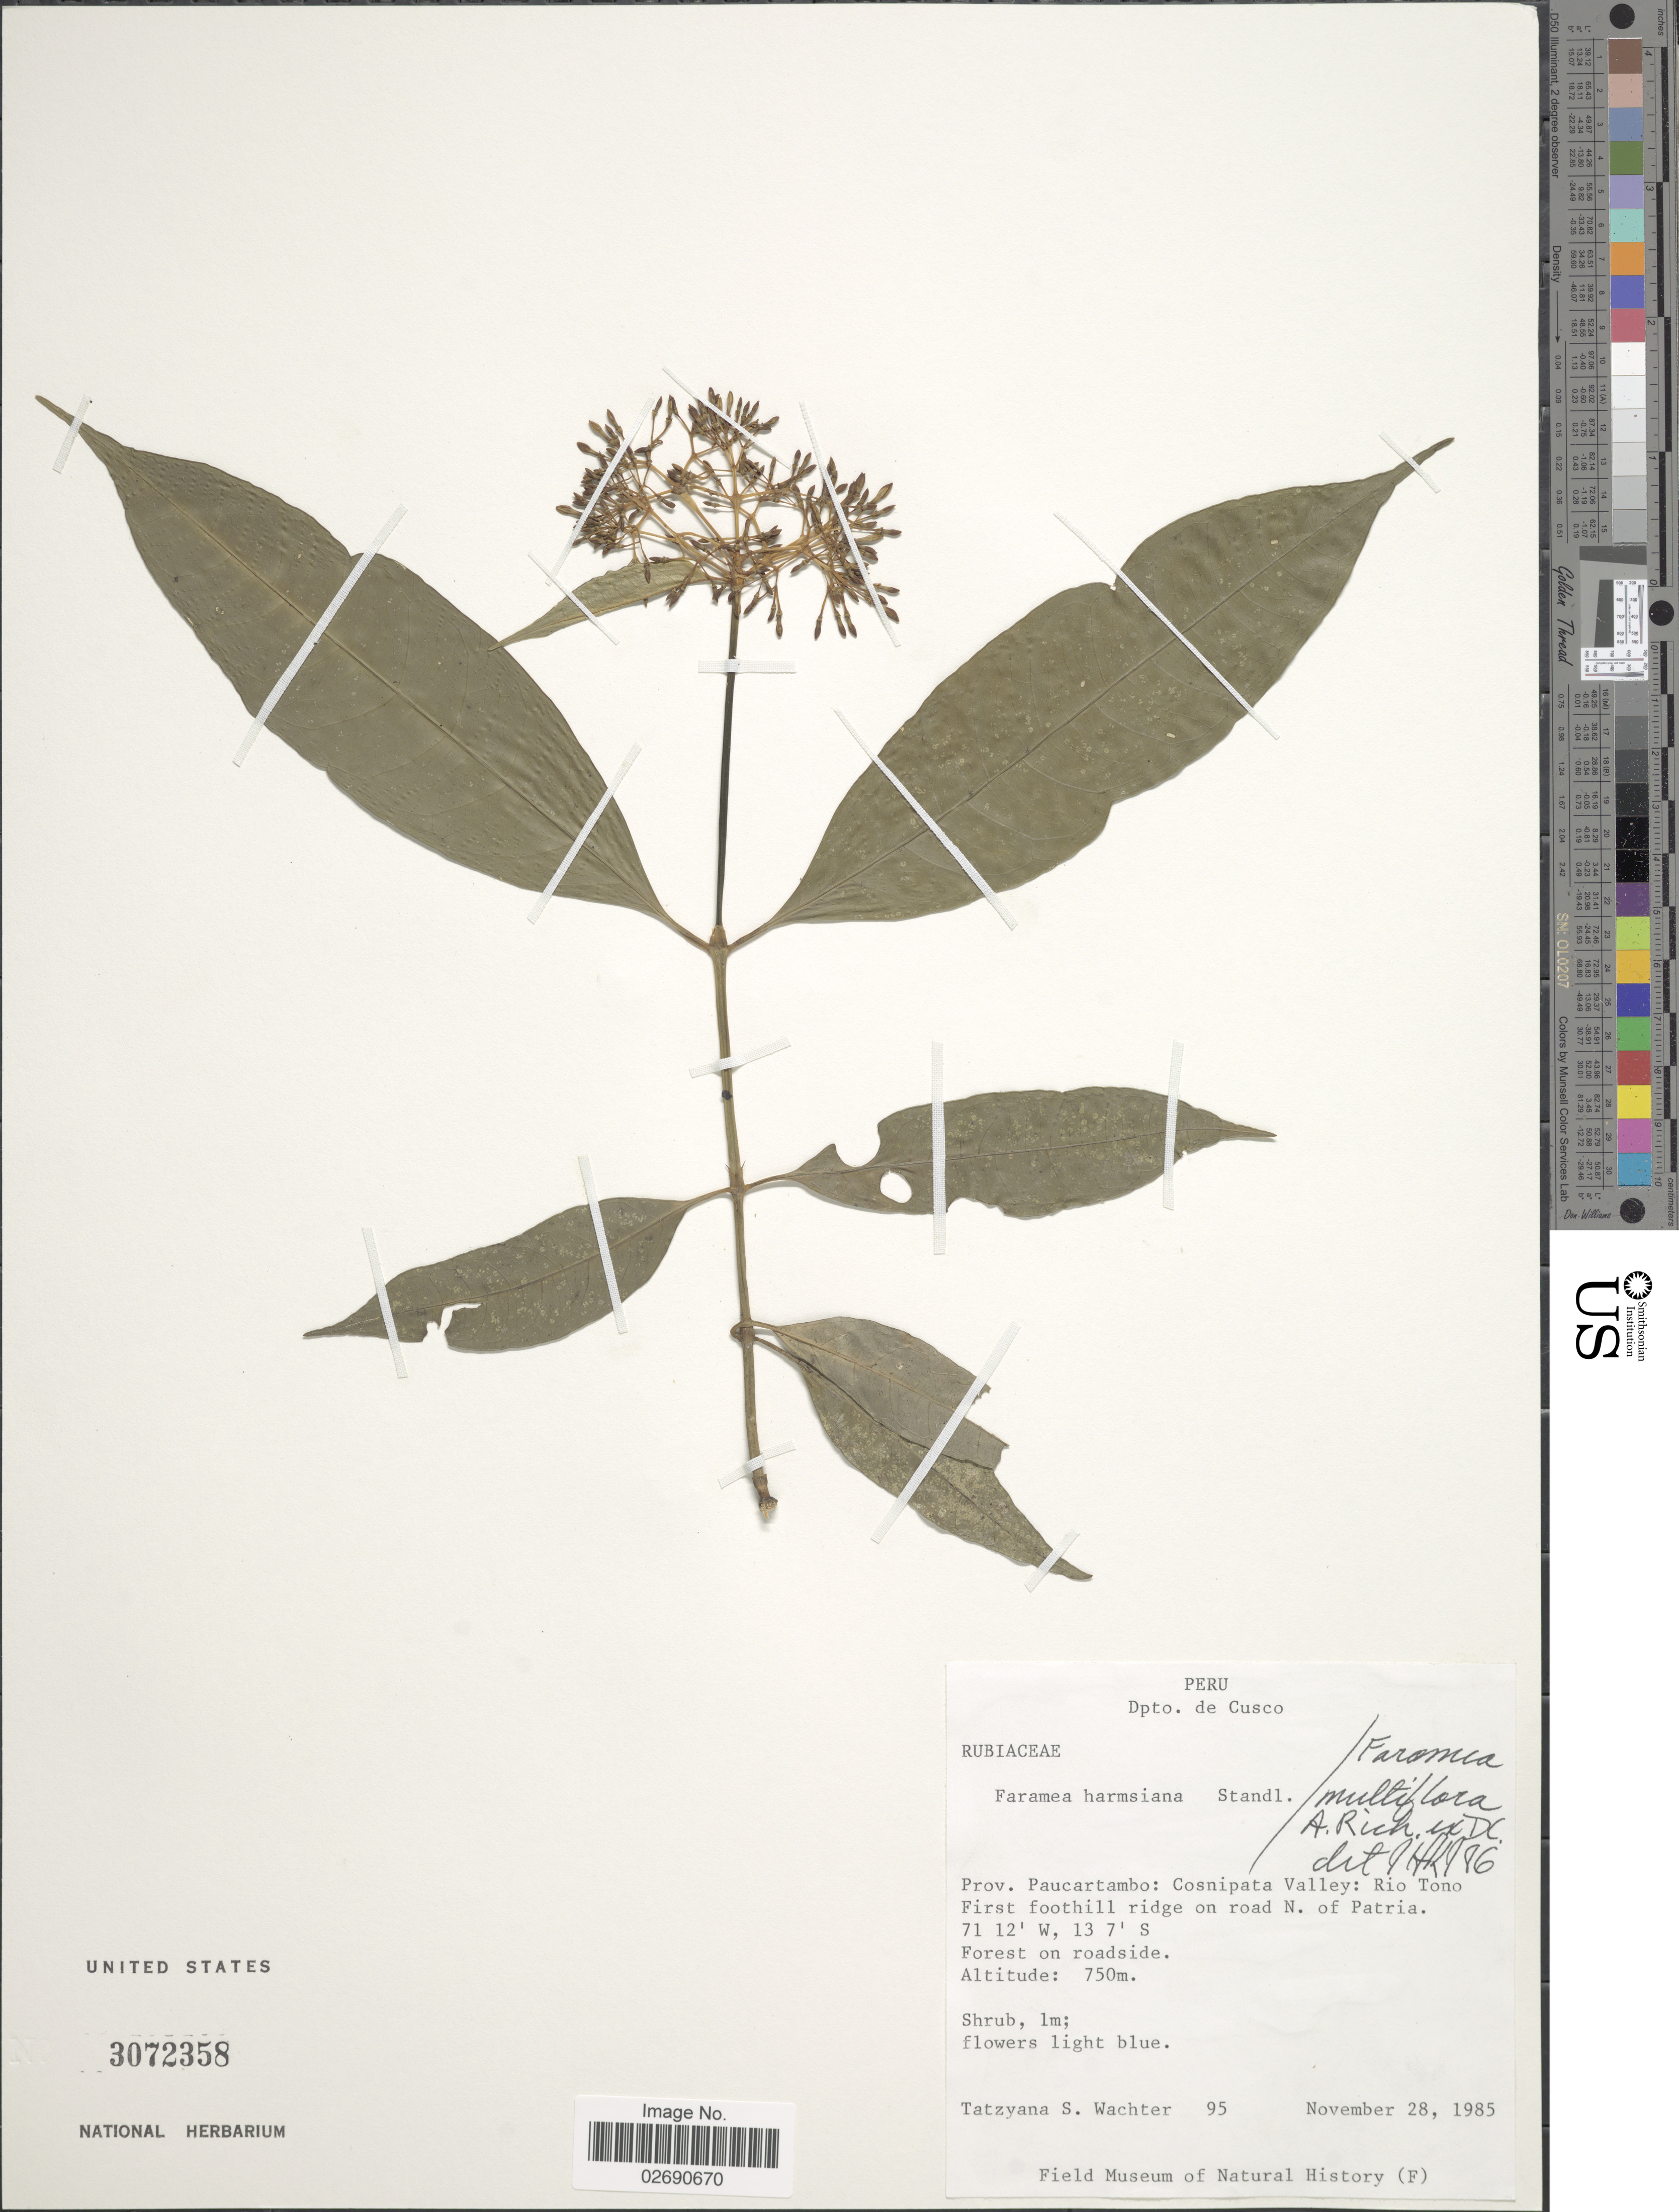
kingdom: Plantae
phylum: Tracheophyta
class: Magnoliopsida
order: Gentianales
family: Rubiaceae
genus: Faramea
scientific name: Faramea multiflora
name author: A. Rich. ex DC.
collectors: T. Wachter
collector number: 95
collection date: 1985-11-28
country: Peru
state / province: Cusco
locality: Dpto. Cusco, Prov. Paucartambo: Cosnipata Valley: Rio Tono First hill foothill ridge on road N. of Patria. Forest on roadside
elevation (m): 750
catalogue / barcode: US 3072358